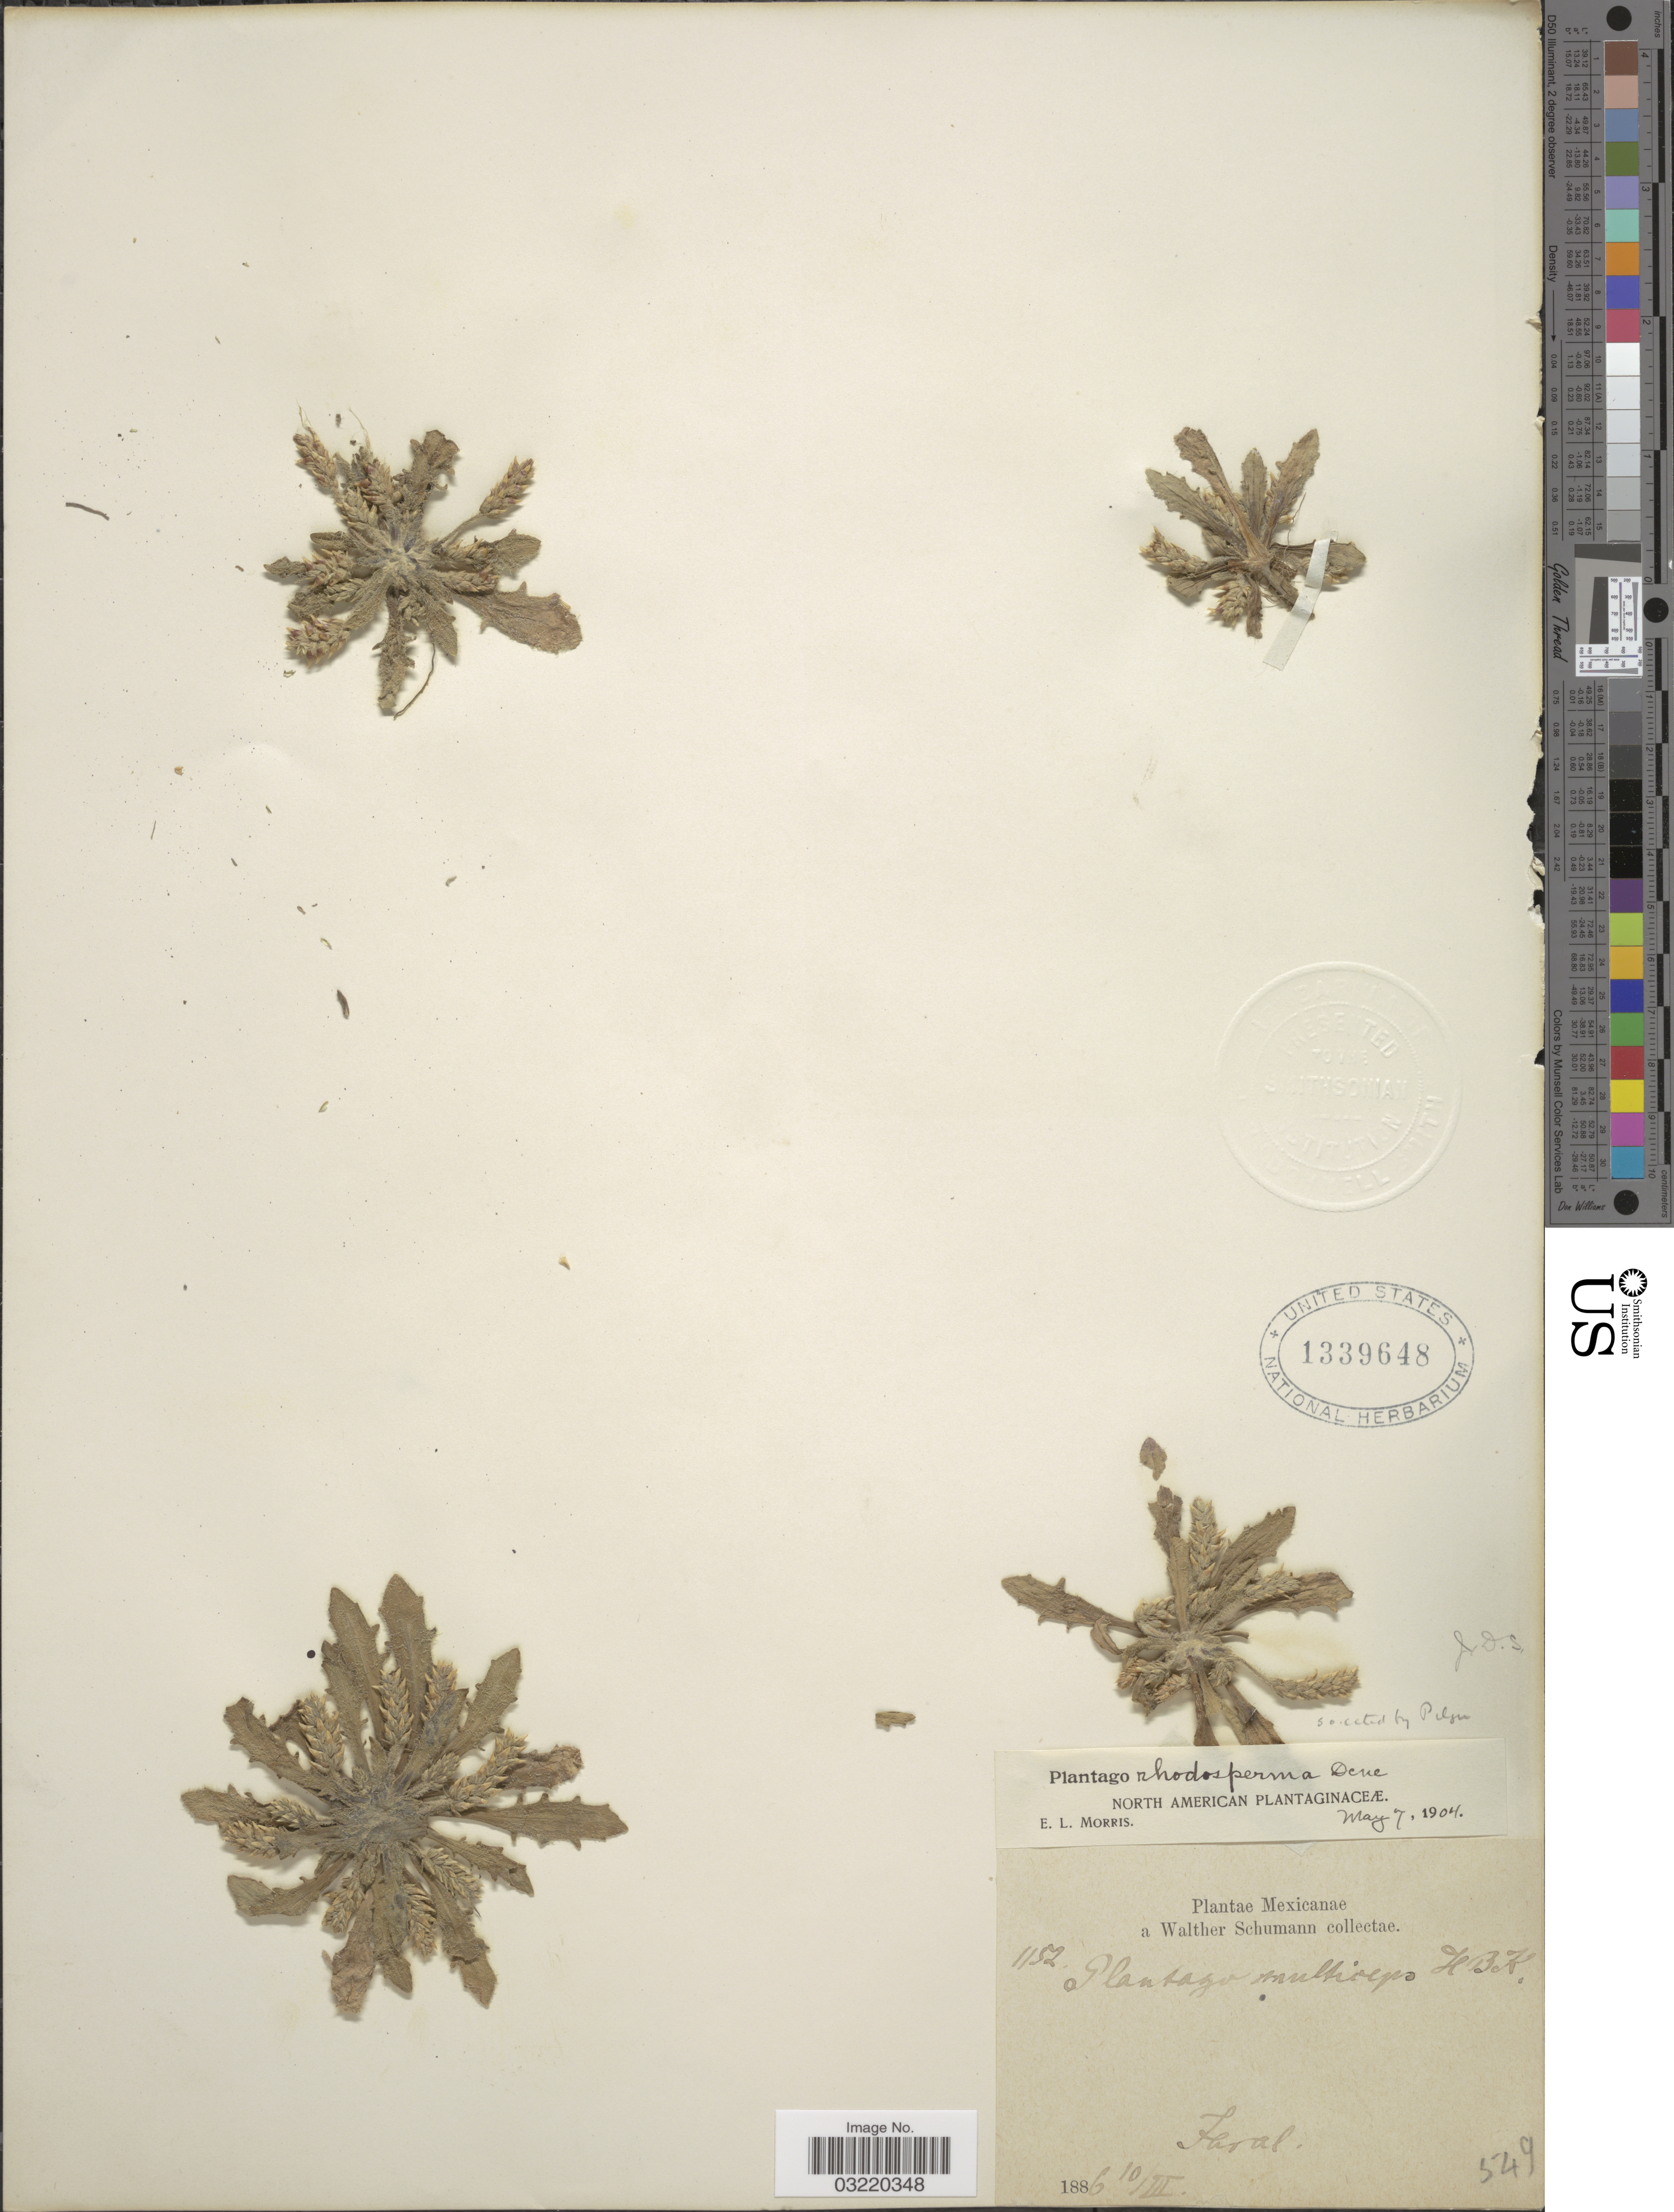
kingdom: Plantae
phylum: Tracheophyta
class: Magnoliopsida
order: Lamiales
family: Plantaginaceae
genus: Plantago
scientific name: Plantago rhodosperma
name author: Decne.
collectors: W. Schumann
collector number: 1152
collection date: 1886-03-10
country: Mexico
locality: Faral.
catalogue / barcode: US 1339648